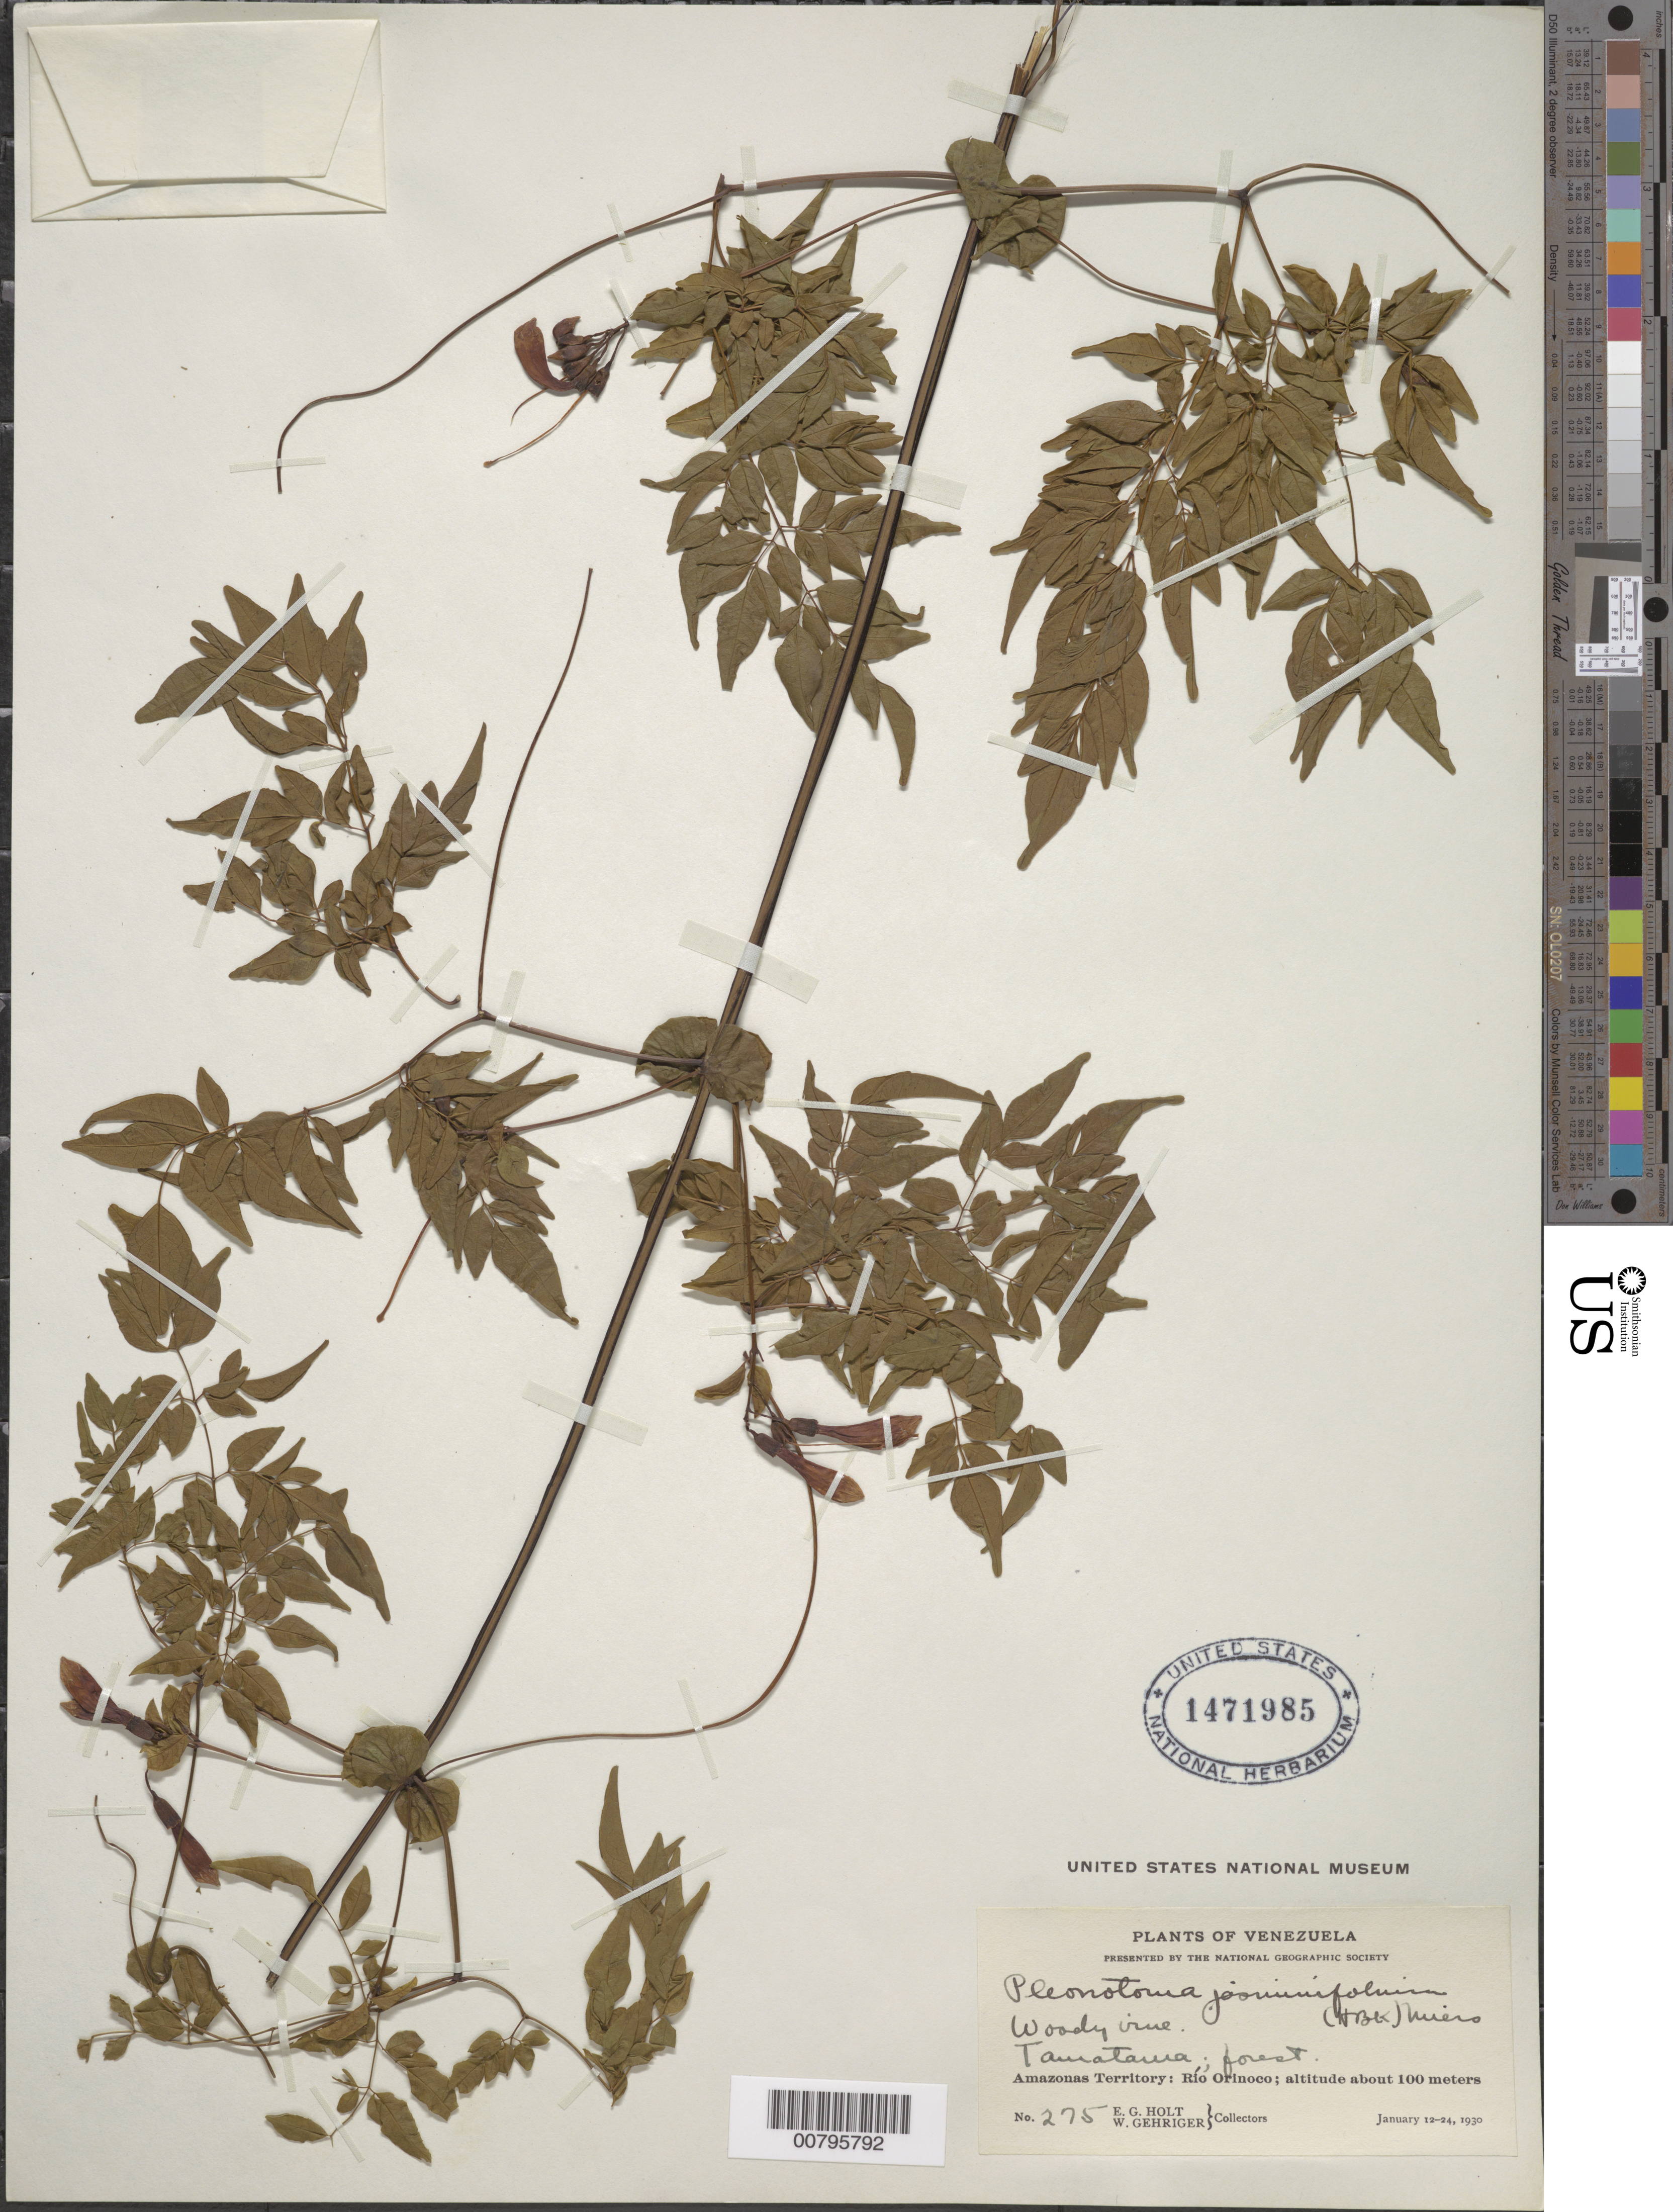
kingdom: Plantae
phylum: Tracheophyta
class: Magnoliopsida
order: Lamiales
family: Bignoniaceae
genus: Pleonotoma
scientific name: Pleonotoma jasminifolia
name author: (Kunth) Miers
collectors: E. Holt & W. Gehriger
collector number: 275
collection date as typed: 12-Jan-30 to 24-Jan-30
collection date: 1930-01-12/1930-01-24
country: Venezuela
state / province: Amazonas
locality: Tamatama, Alto Río Orinoco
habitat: Forest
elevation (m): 100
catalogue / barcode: US 1471985